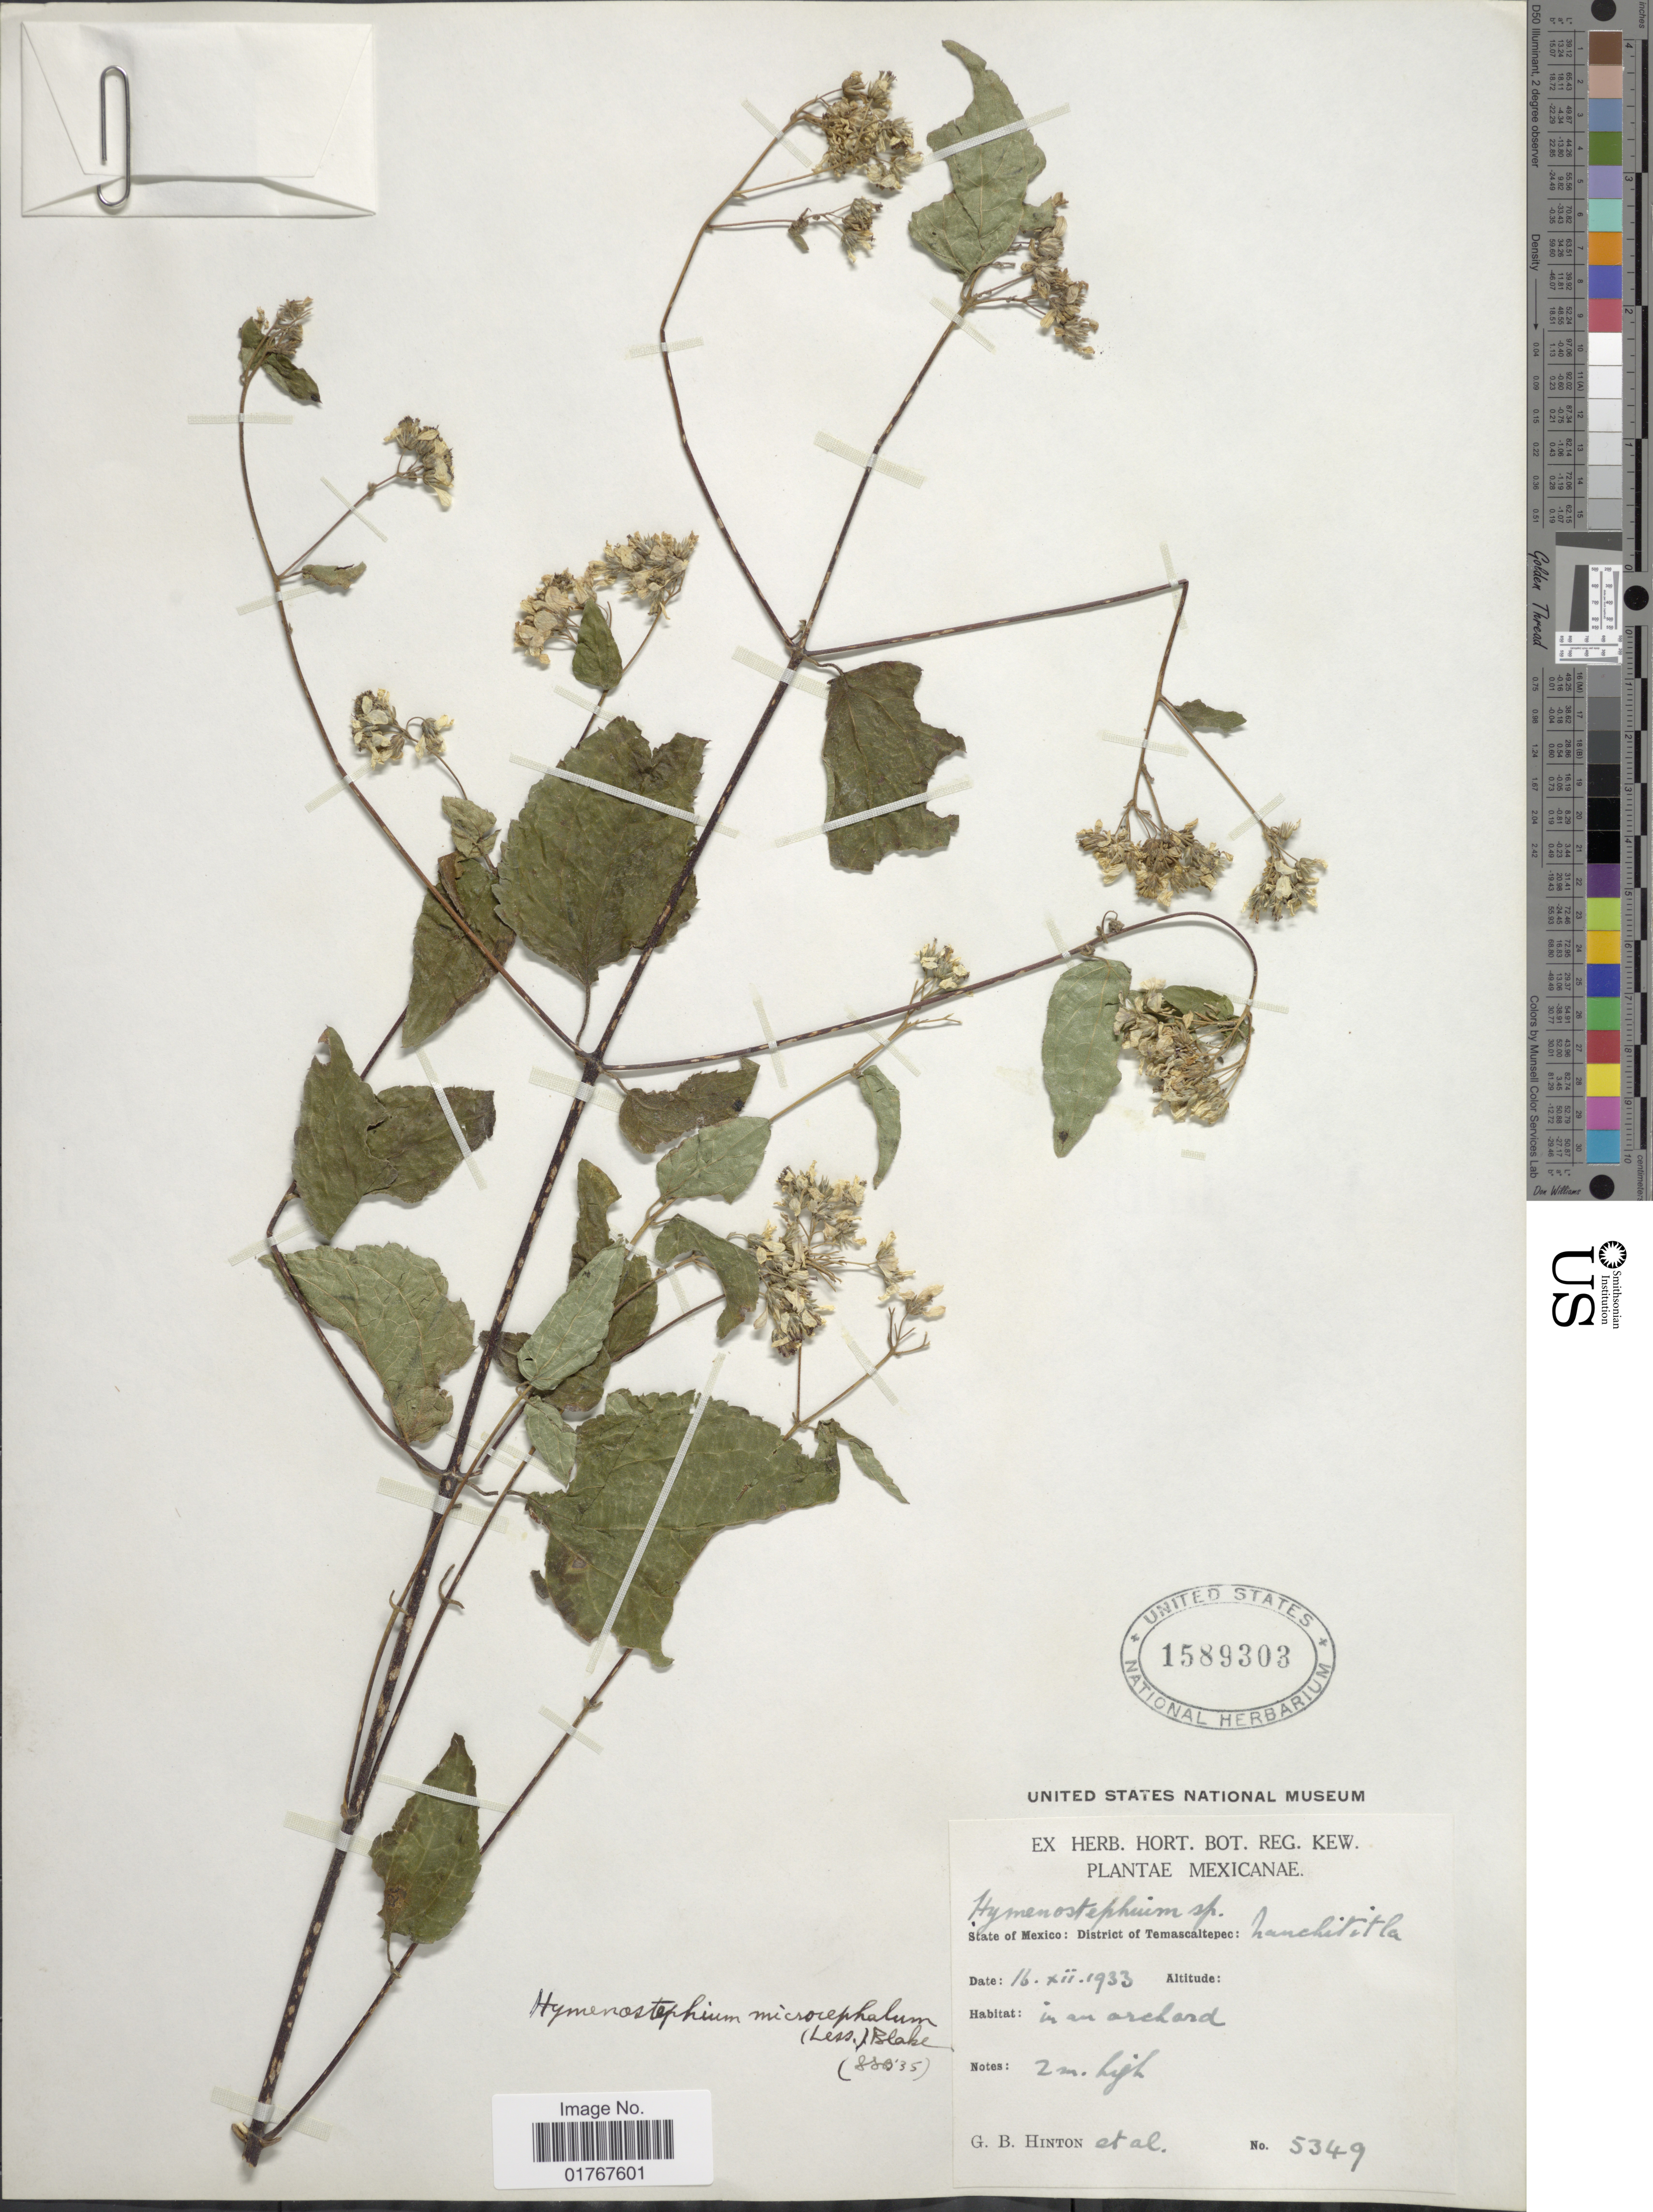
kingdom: Plantae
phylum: Tracheophyta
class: Magnoliopsida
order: Asterales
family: Asteraceae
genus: Viguiera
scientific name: Viguiera cordata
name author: (Hook. & Arn.) D'Arcy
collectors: G. B. Hinton & et al.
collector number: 5349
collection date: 1933-12-16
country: Mexico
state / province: México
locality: District of Temascaltepec: Zanchititla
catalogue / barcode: US 1589303